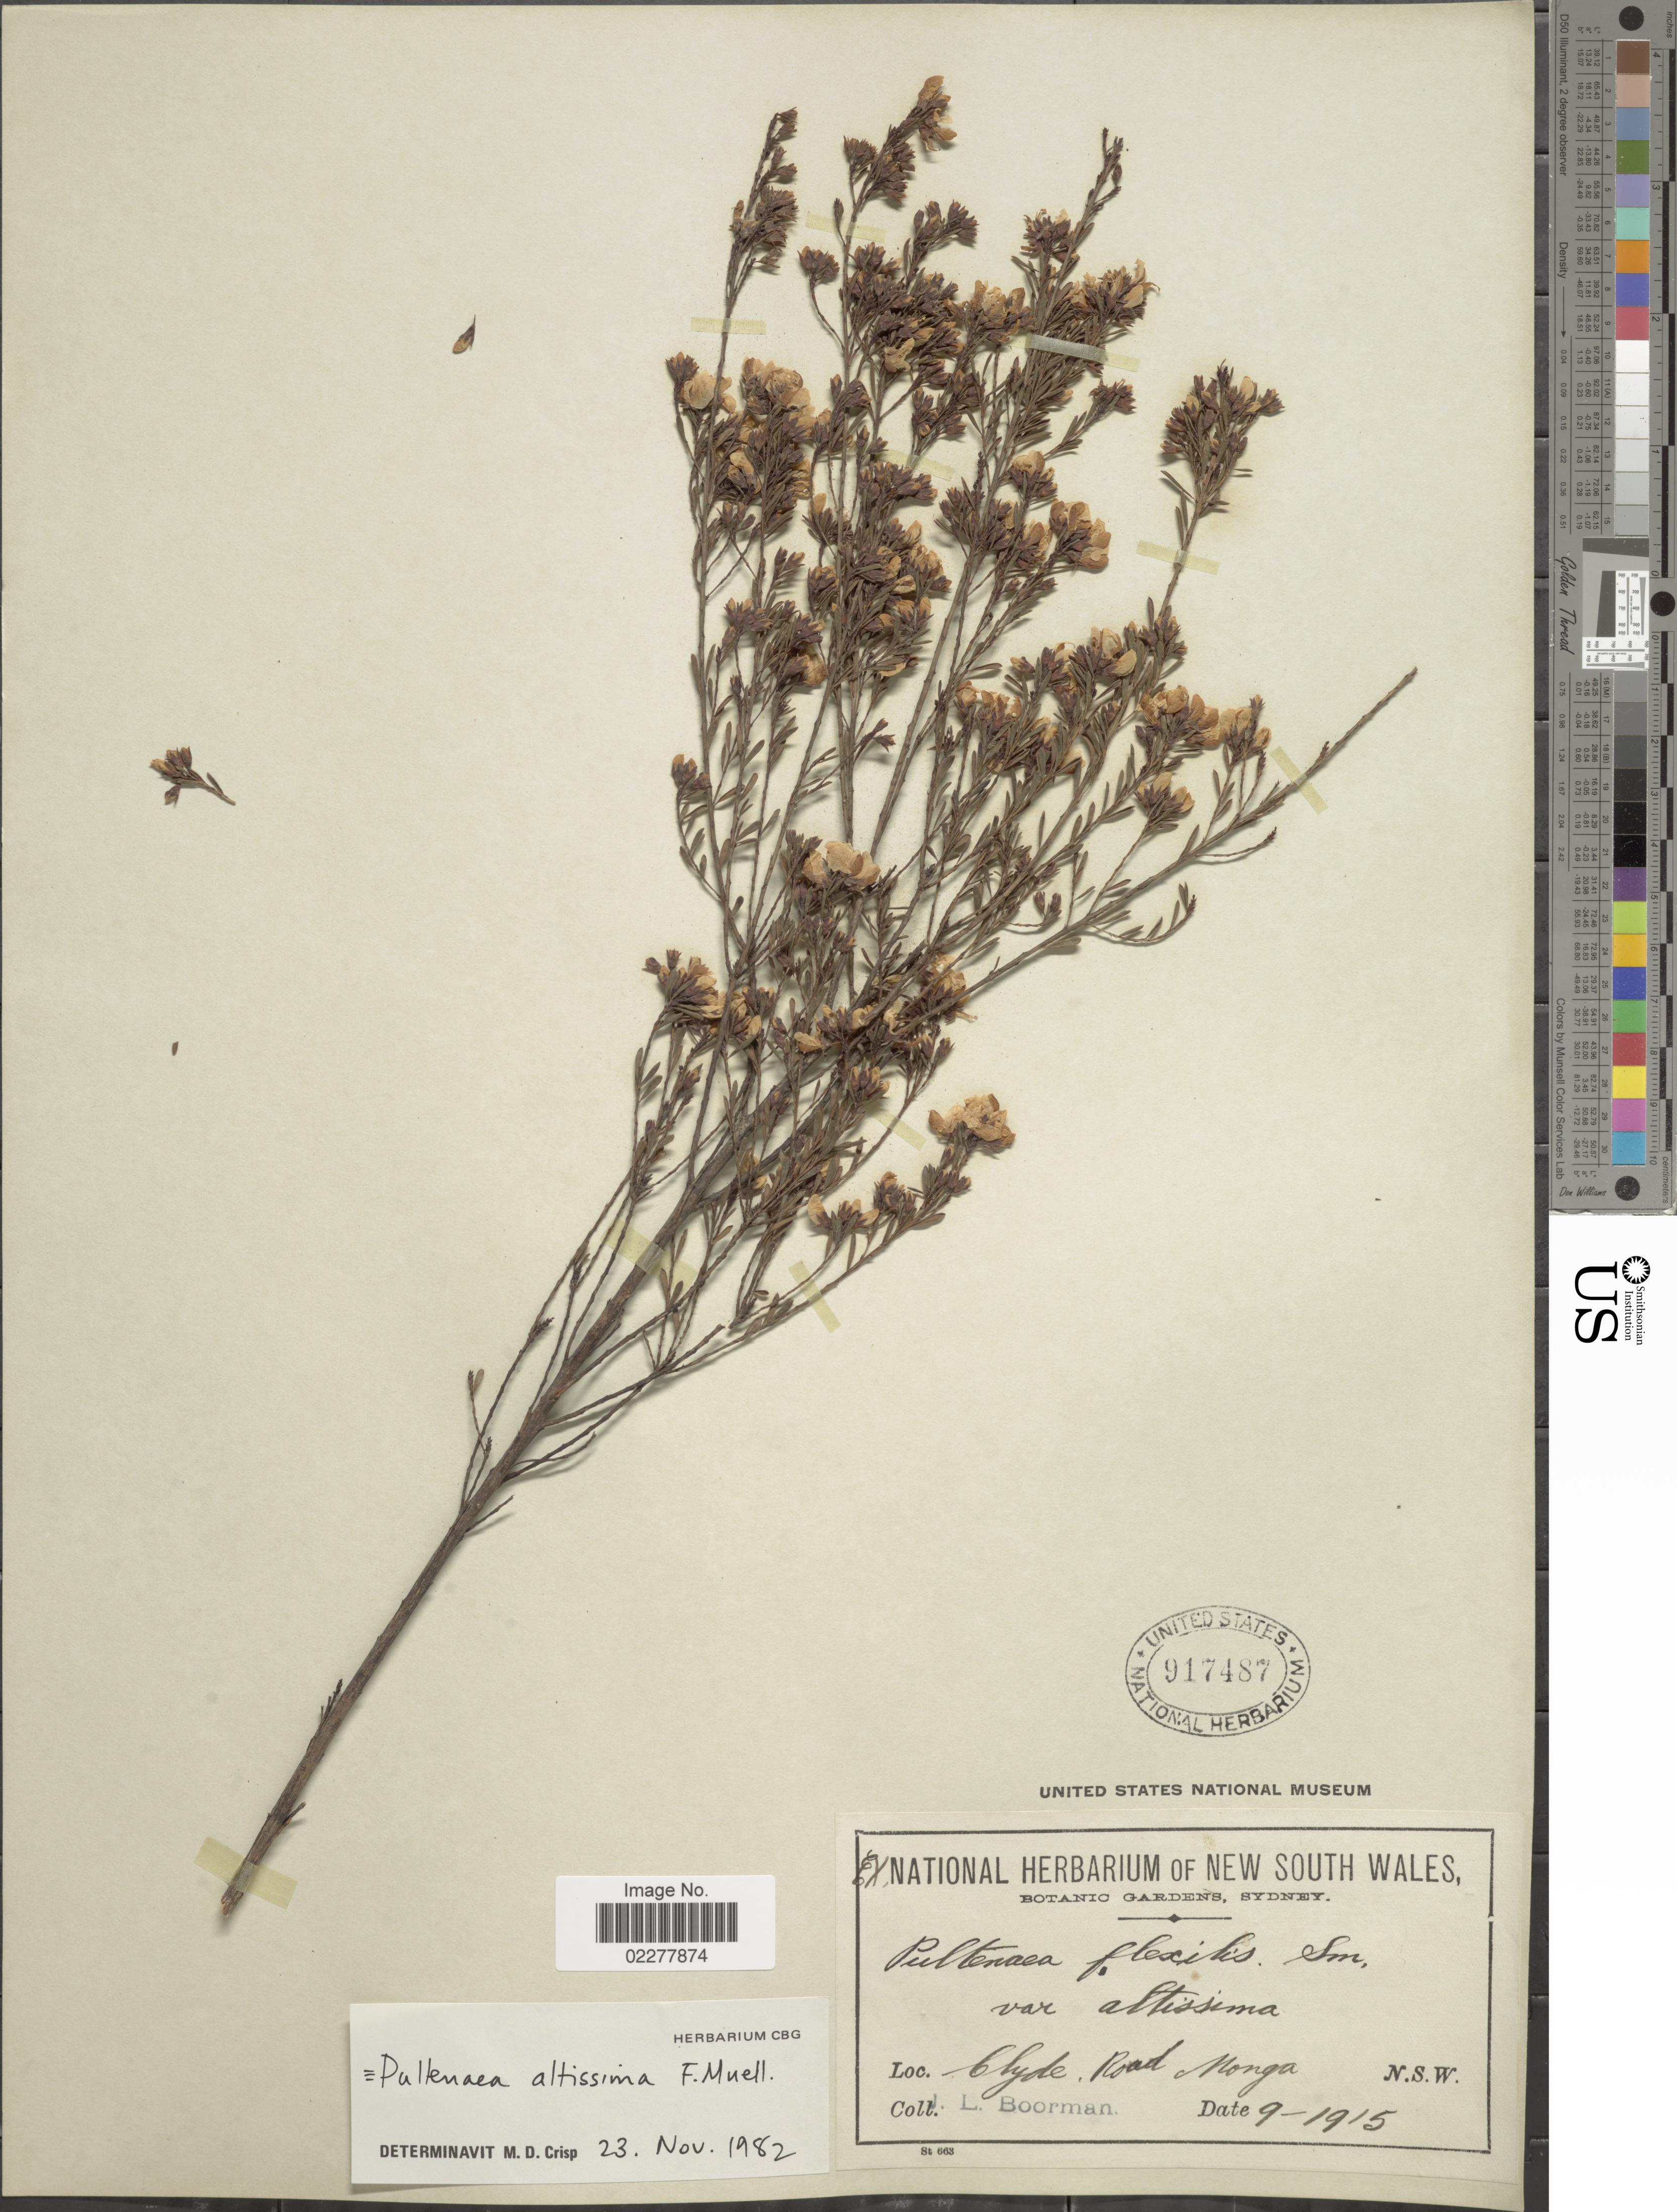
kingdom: Plantae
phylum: Tracheophyta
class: Magnoliopsida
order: Fabales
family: Fabaceae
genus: Pultenaea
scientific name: Pultenaea altissima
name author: F. Muell. ex Benth.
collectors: J. Boorman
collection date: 1915-09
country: Australia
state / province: New South Wales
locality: Clyde, Road Monga. N.S.W.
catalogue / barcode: US 917487